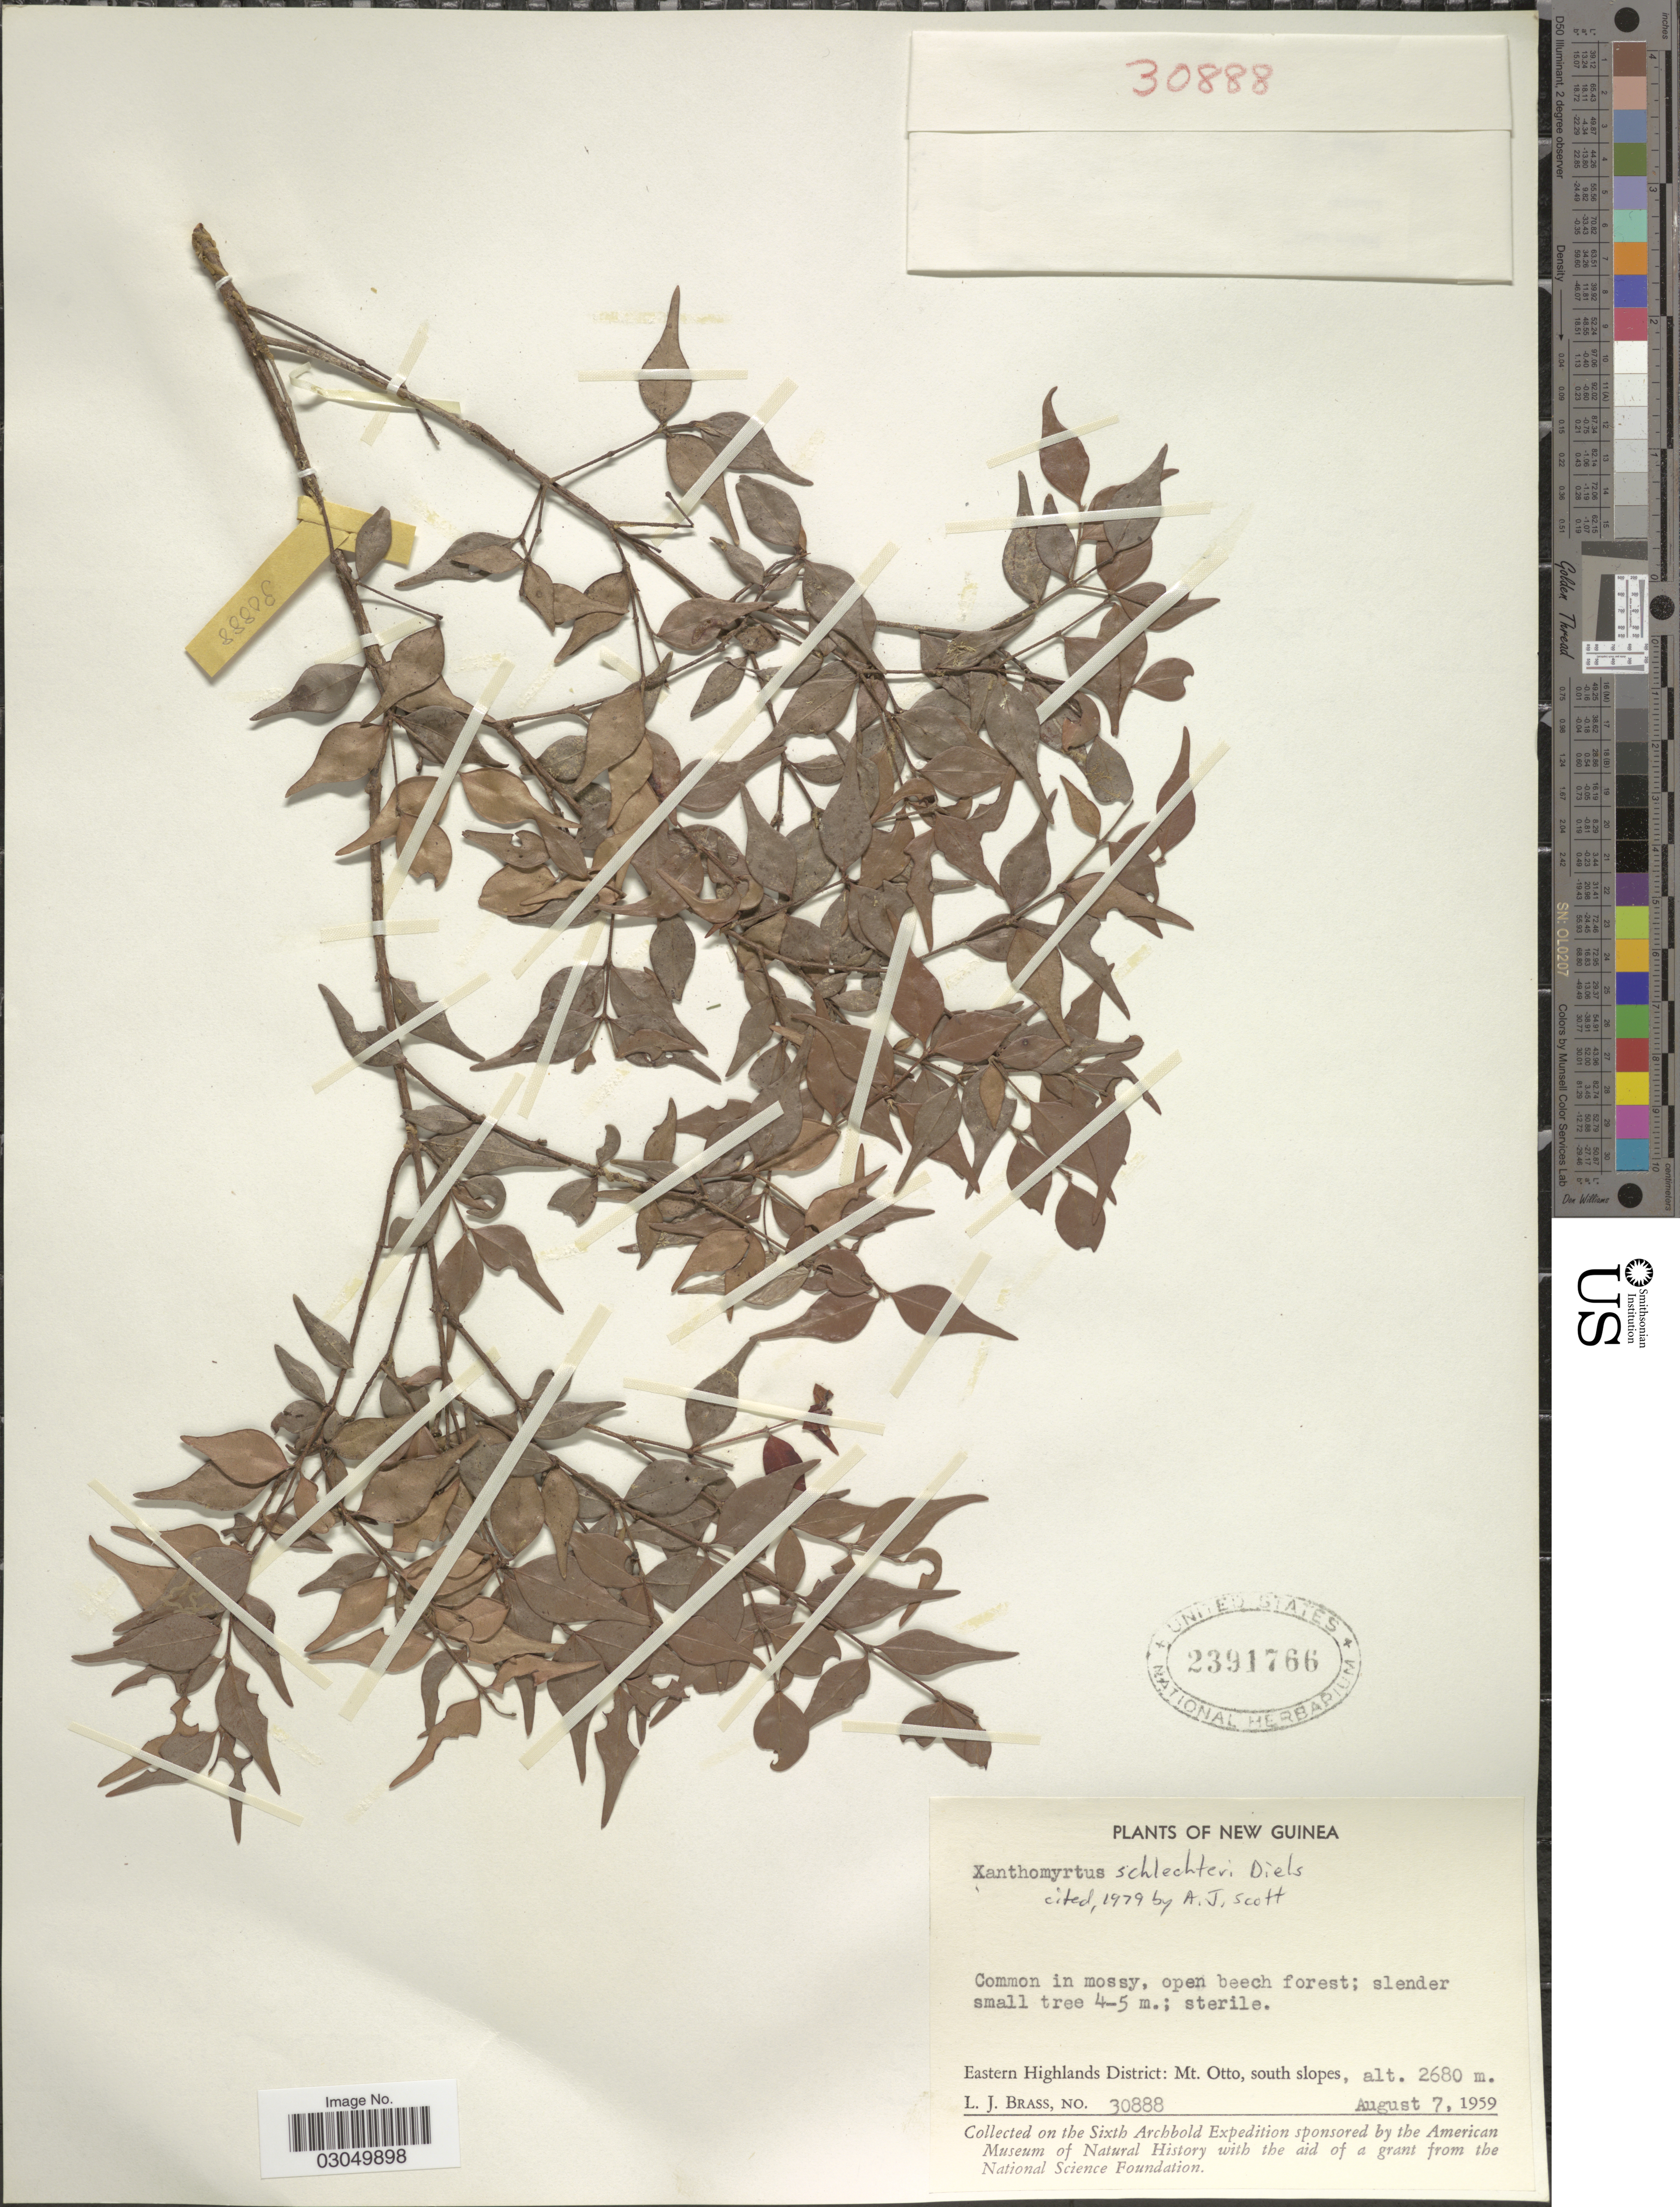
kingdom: Plantae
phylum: Tracheophyta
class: Magnoliopsida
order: Myrtales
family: Myrtaceae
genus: Xanthomyrtus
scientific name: Xanthomyrtus schlechteri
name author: Diels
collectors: L. J. Brass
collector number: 30888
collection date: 1959-08-07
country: Papua New Guinea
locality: New Guinea. Eastern Highlands District: Mt. Otto, south slopes.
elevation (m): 2680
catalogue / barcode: US 2391766